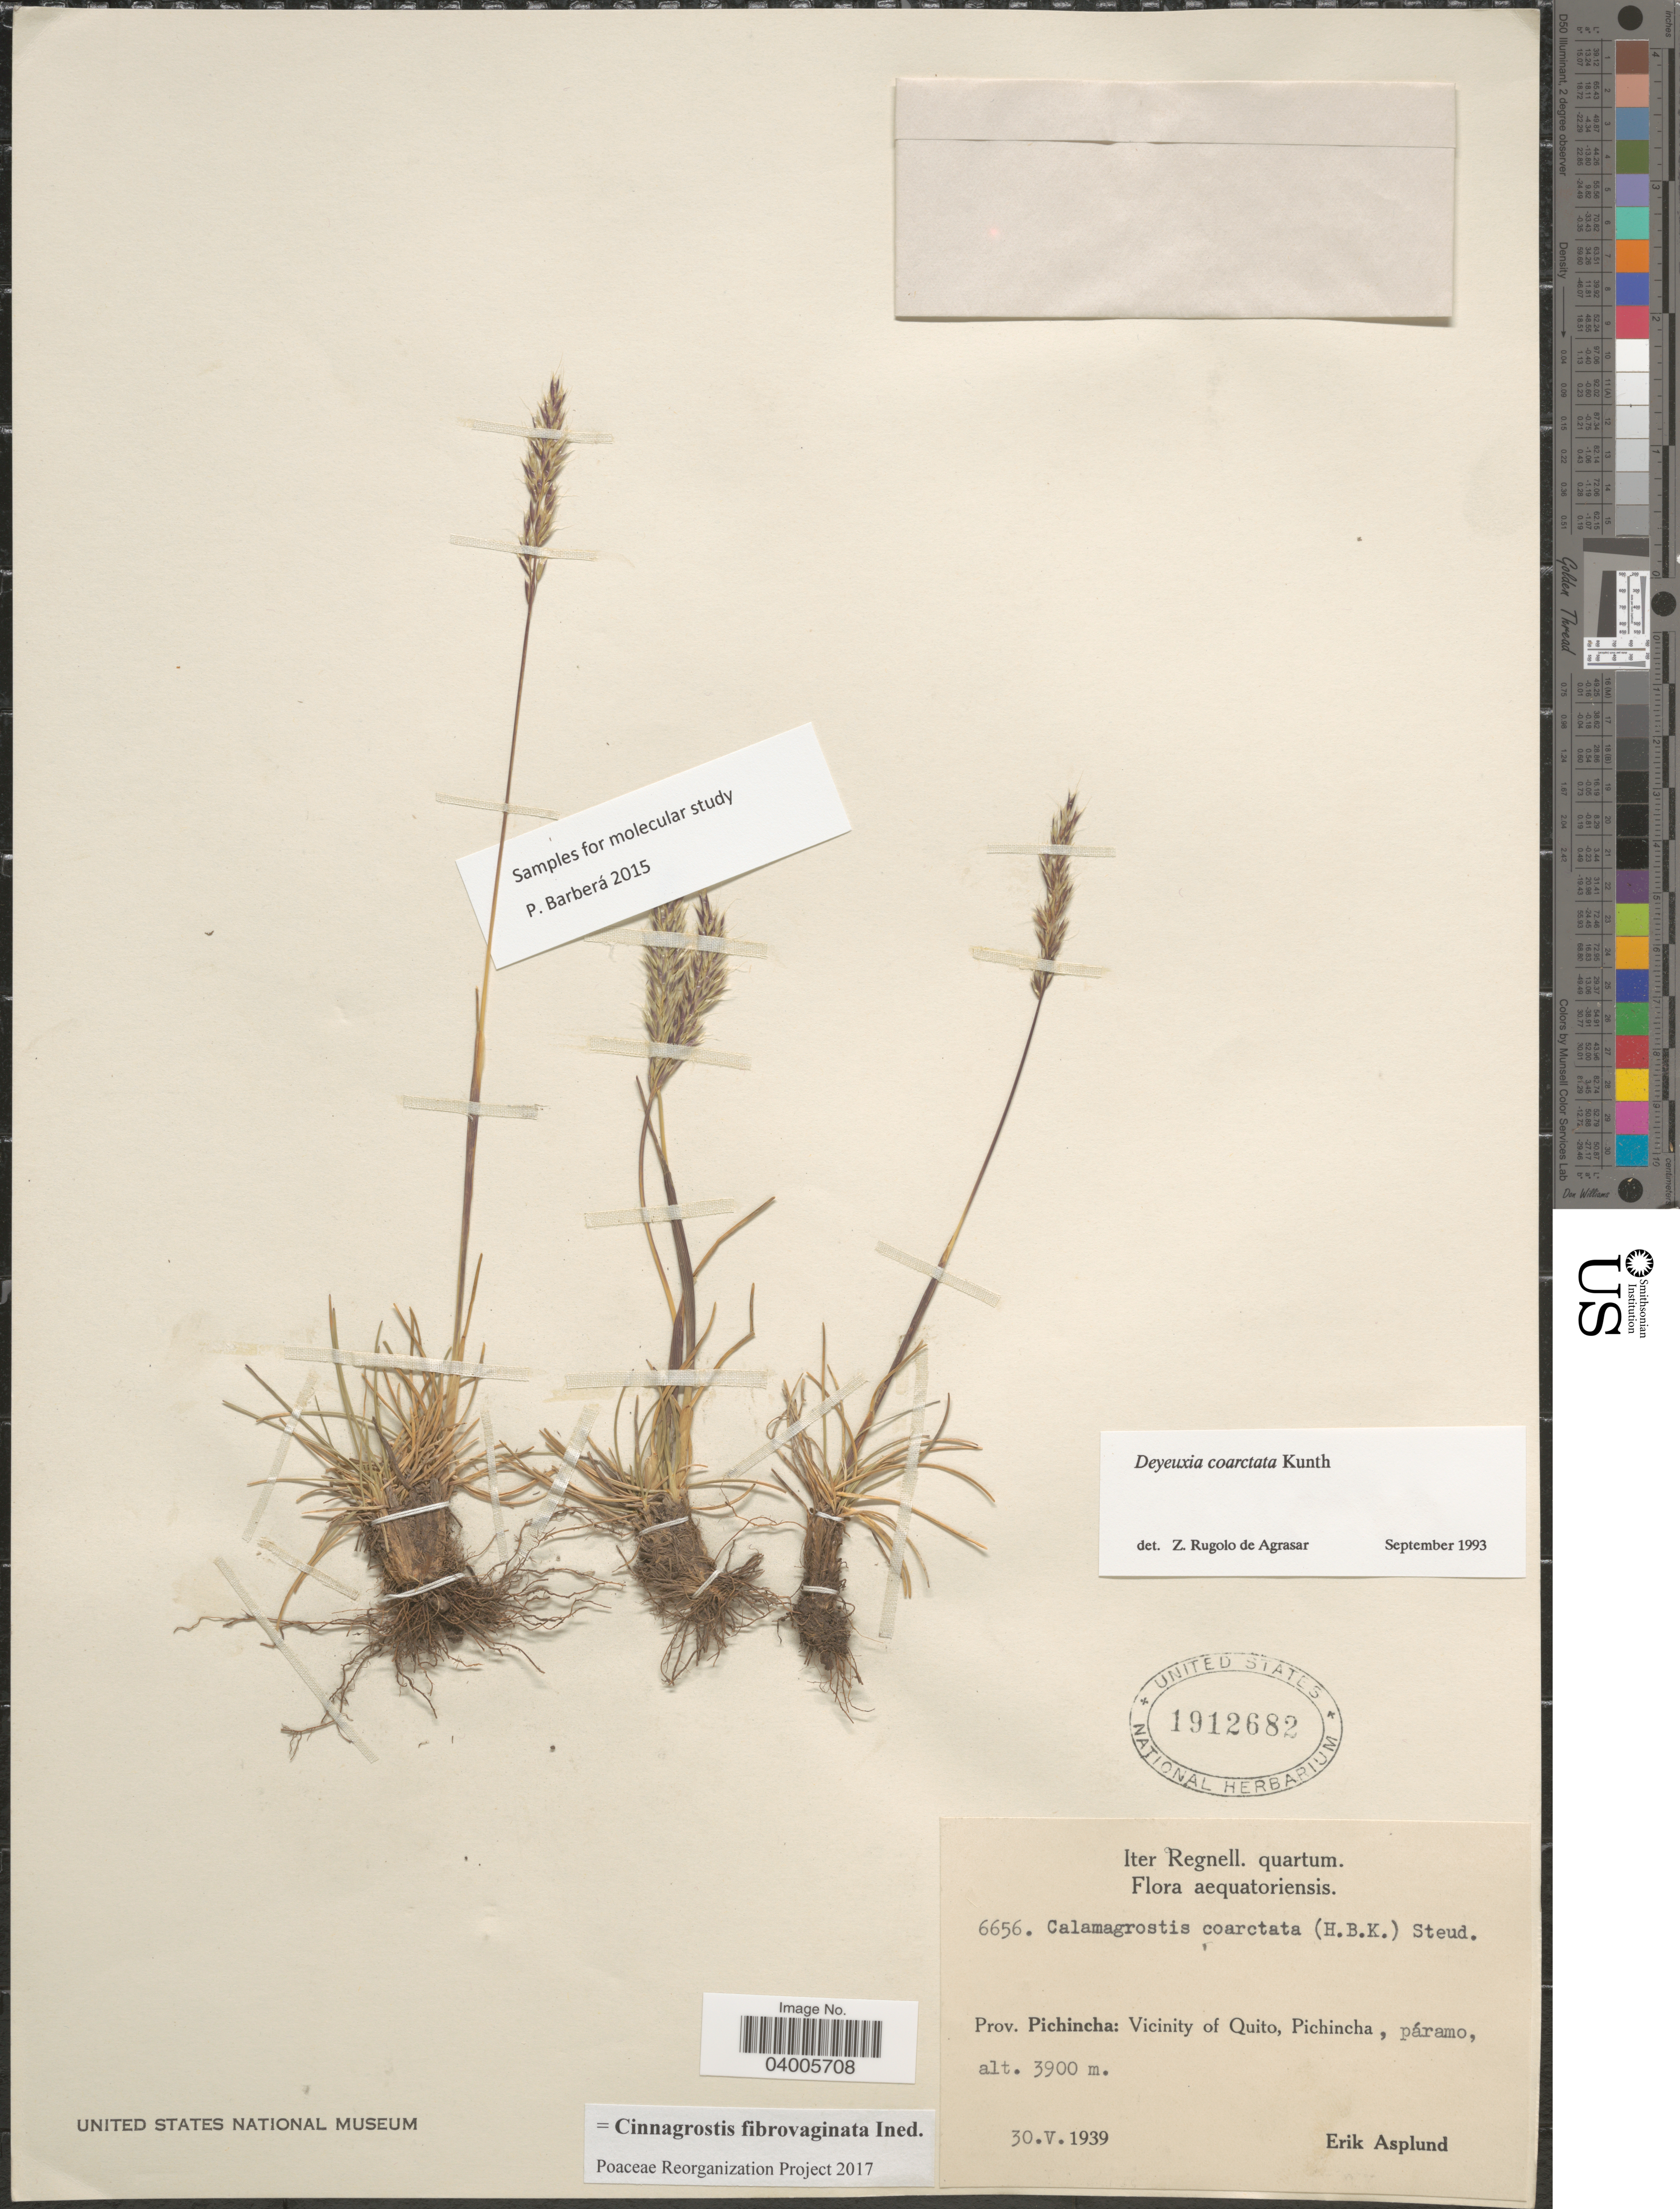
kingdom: Plantae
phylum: Tracheophyta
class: Liliopsida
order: Poales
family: Poaceae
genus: Cinnagrostis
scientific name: Cinnagrostis coarctata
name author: (Kunth) P.M. Peterson et al.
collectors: E. Asplund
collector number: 6656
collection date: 1939-05-30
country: Ecuador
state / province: Pichincha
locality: Aequatoriensis. Vicinity of Quito, Pichincha, páramo.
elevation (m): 3900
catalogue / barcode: US 1912682